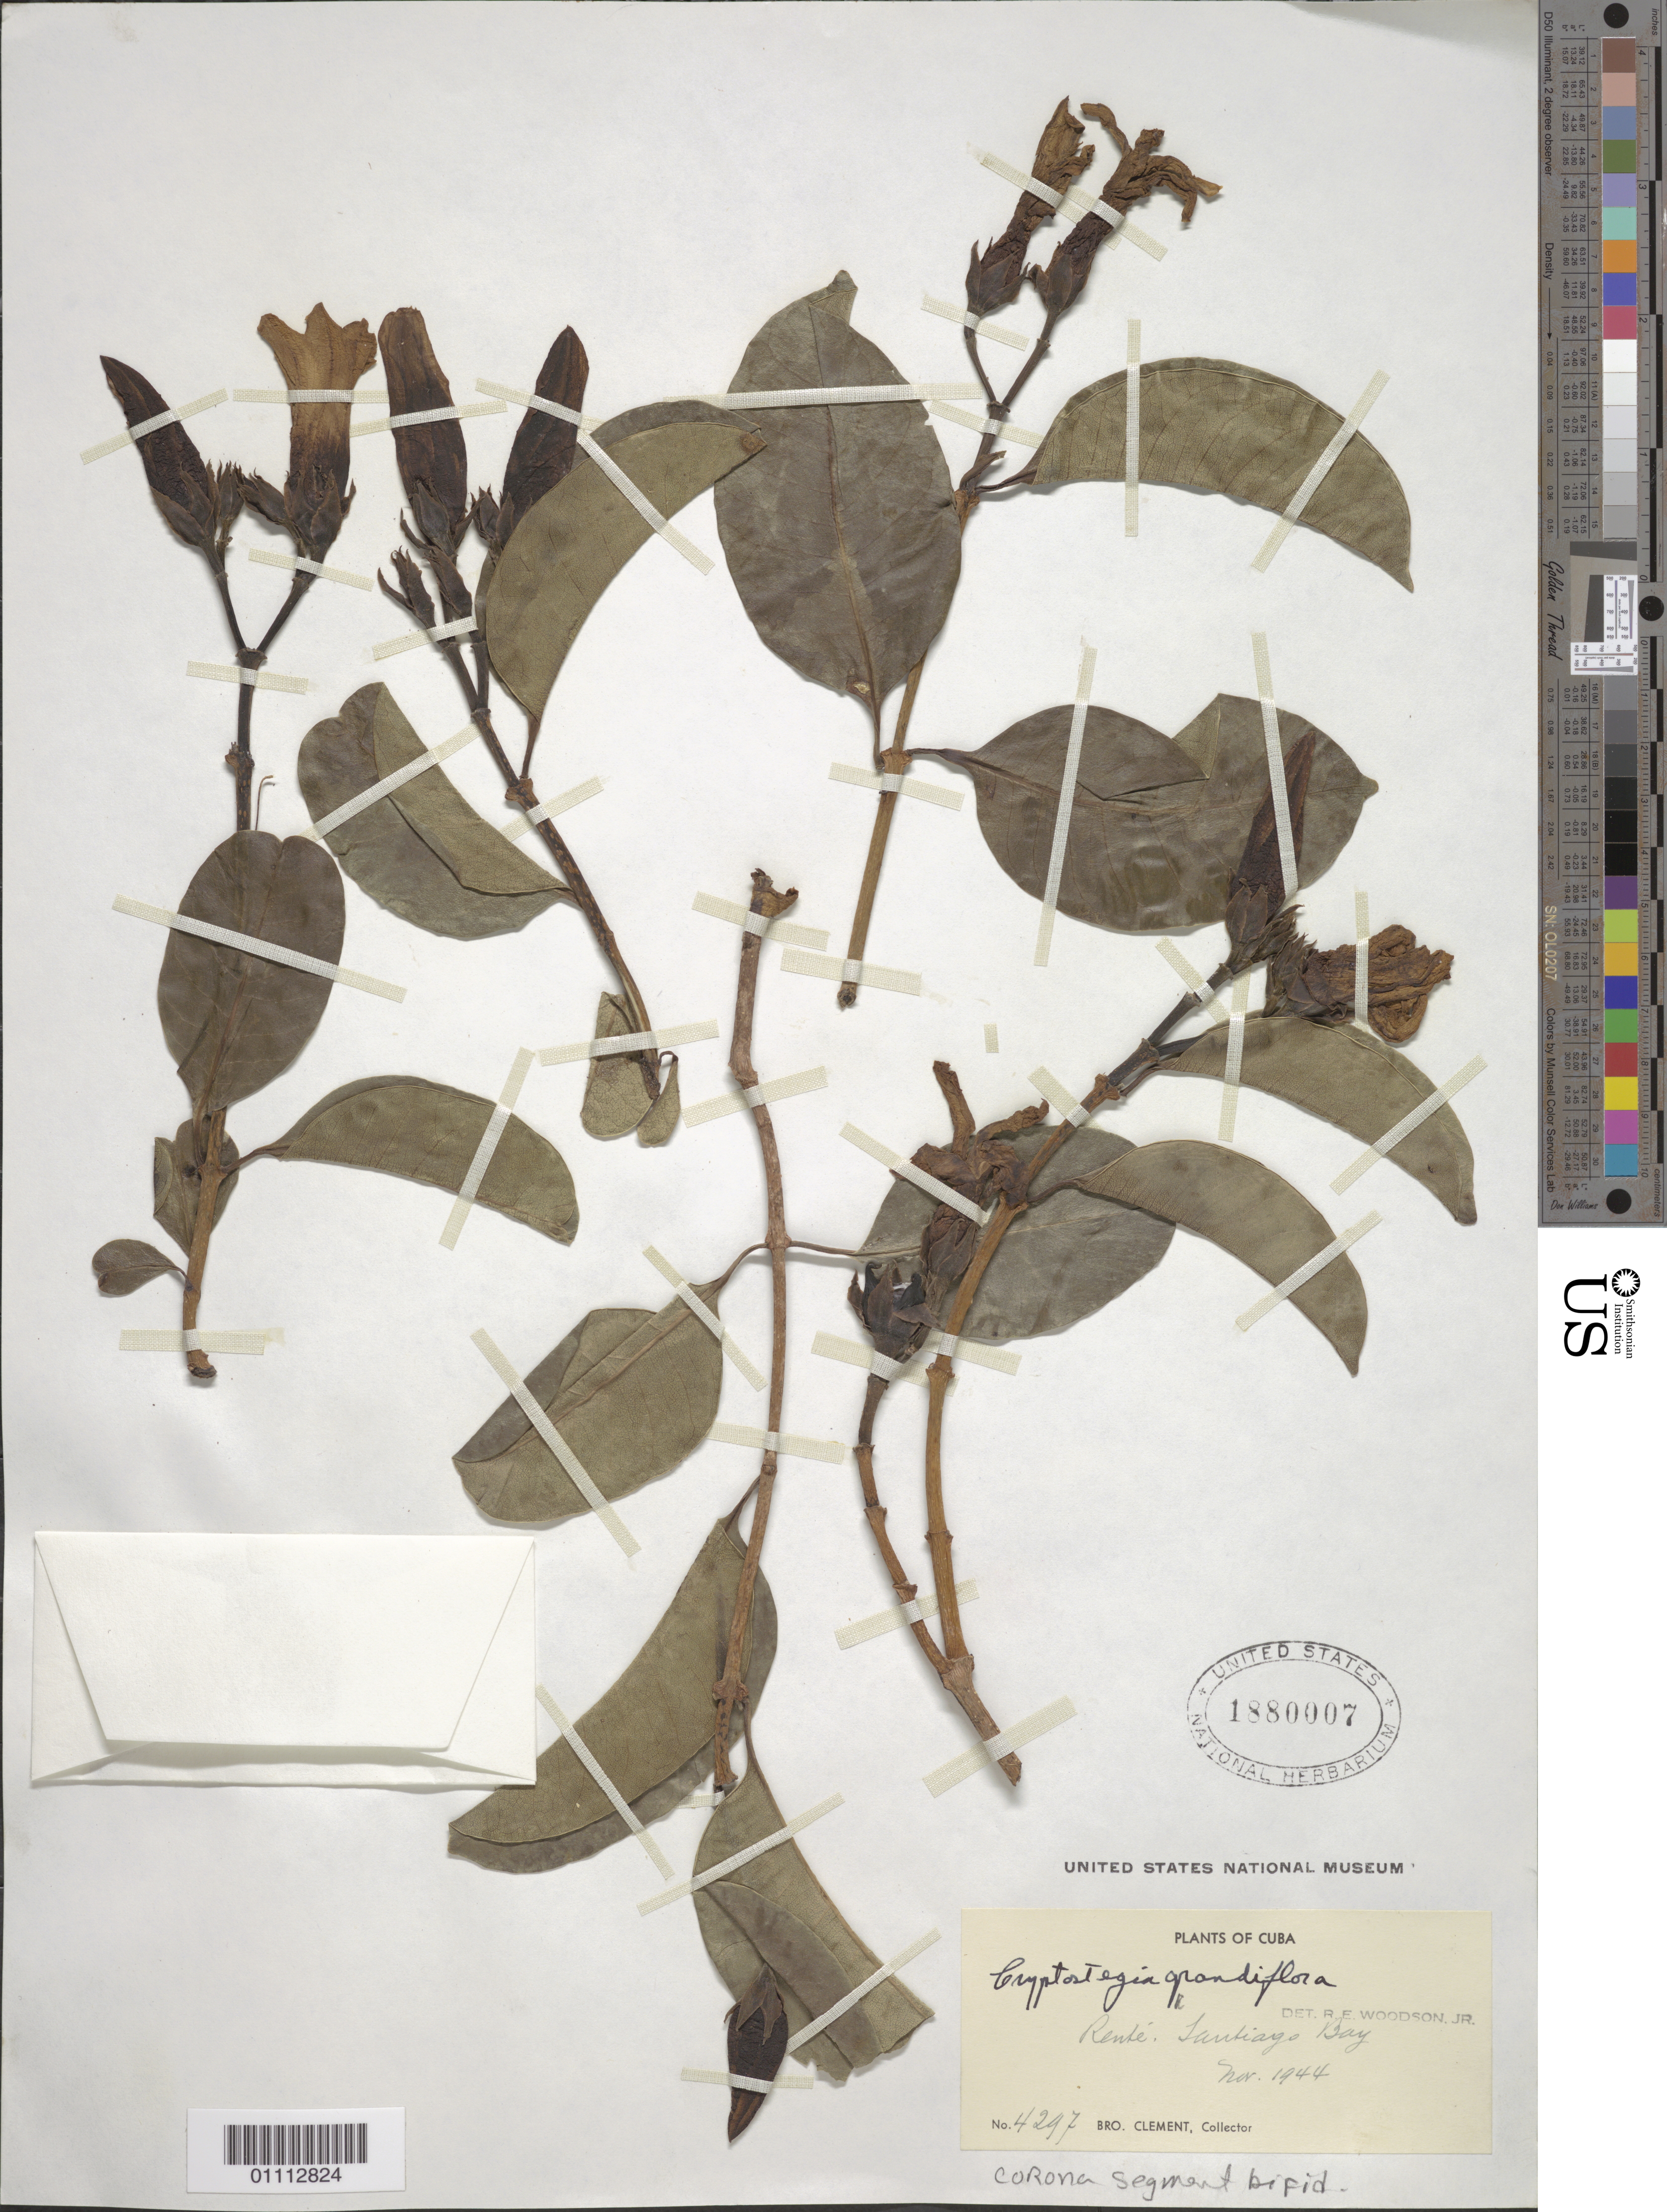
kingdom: Plantae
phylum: Tracheophyta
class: Magnoliopsida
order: Gentianales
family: Apocynaceae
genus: Cryptostegia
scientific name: Cryptostegia grandiflora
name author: Roxb. ex R. Br.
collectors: B. Clement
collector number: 4297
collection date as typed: Nov 1944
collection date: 1944-11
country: Cuba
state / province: Santiago de Cuba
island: Cuba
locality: Rente, Santiago Bay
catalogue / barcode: US 1880007